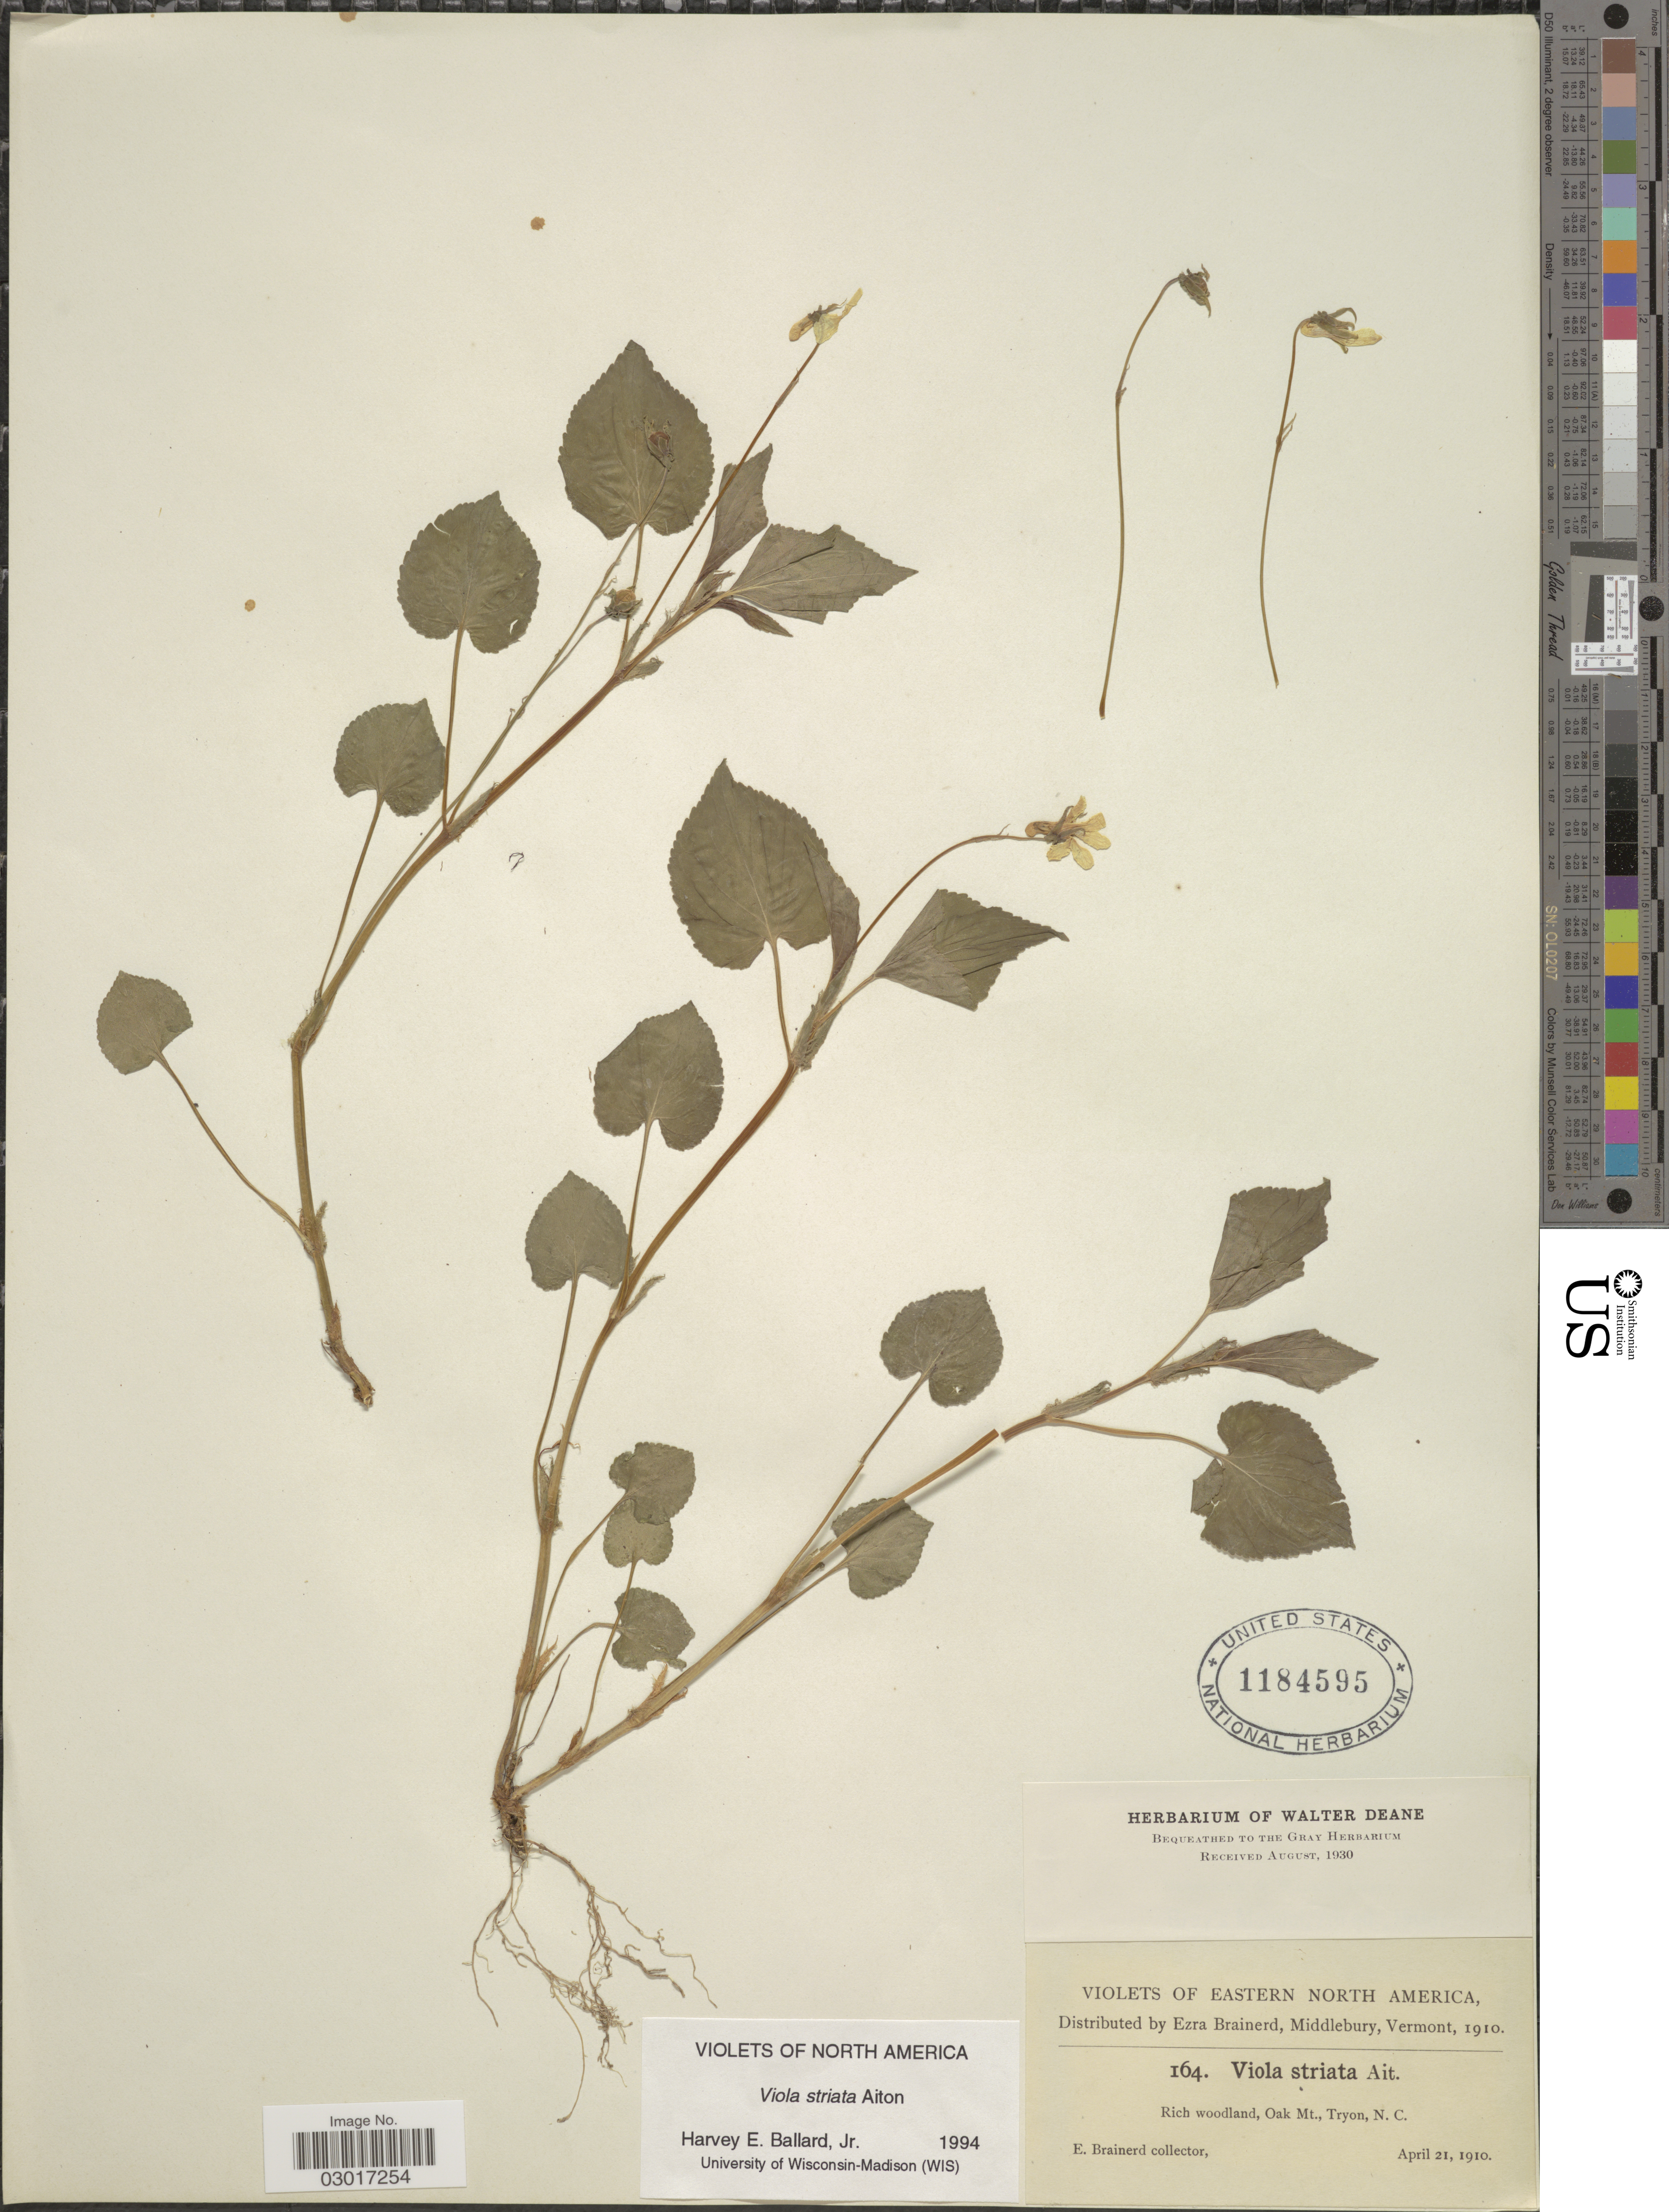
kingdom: Plantae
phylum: Tracheophyta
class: Magnoliopsida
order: Malpighiales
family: Violaceae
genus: Viola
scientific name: Viola striata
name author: Aiton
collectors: E. Brainerd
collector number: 164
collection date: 1910-04-21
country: United States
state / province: North Carolina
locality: Eastern North America. Rich woodland, Oak Mt., Tryon, N.C.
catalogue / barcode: US 1184595